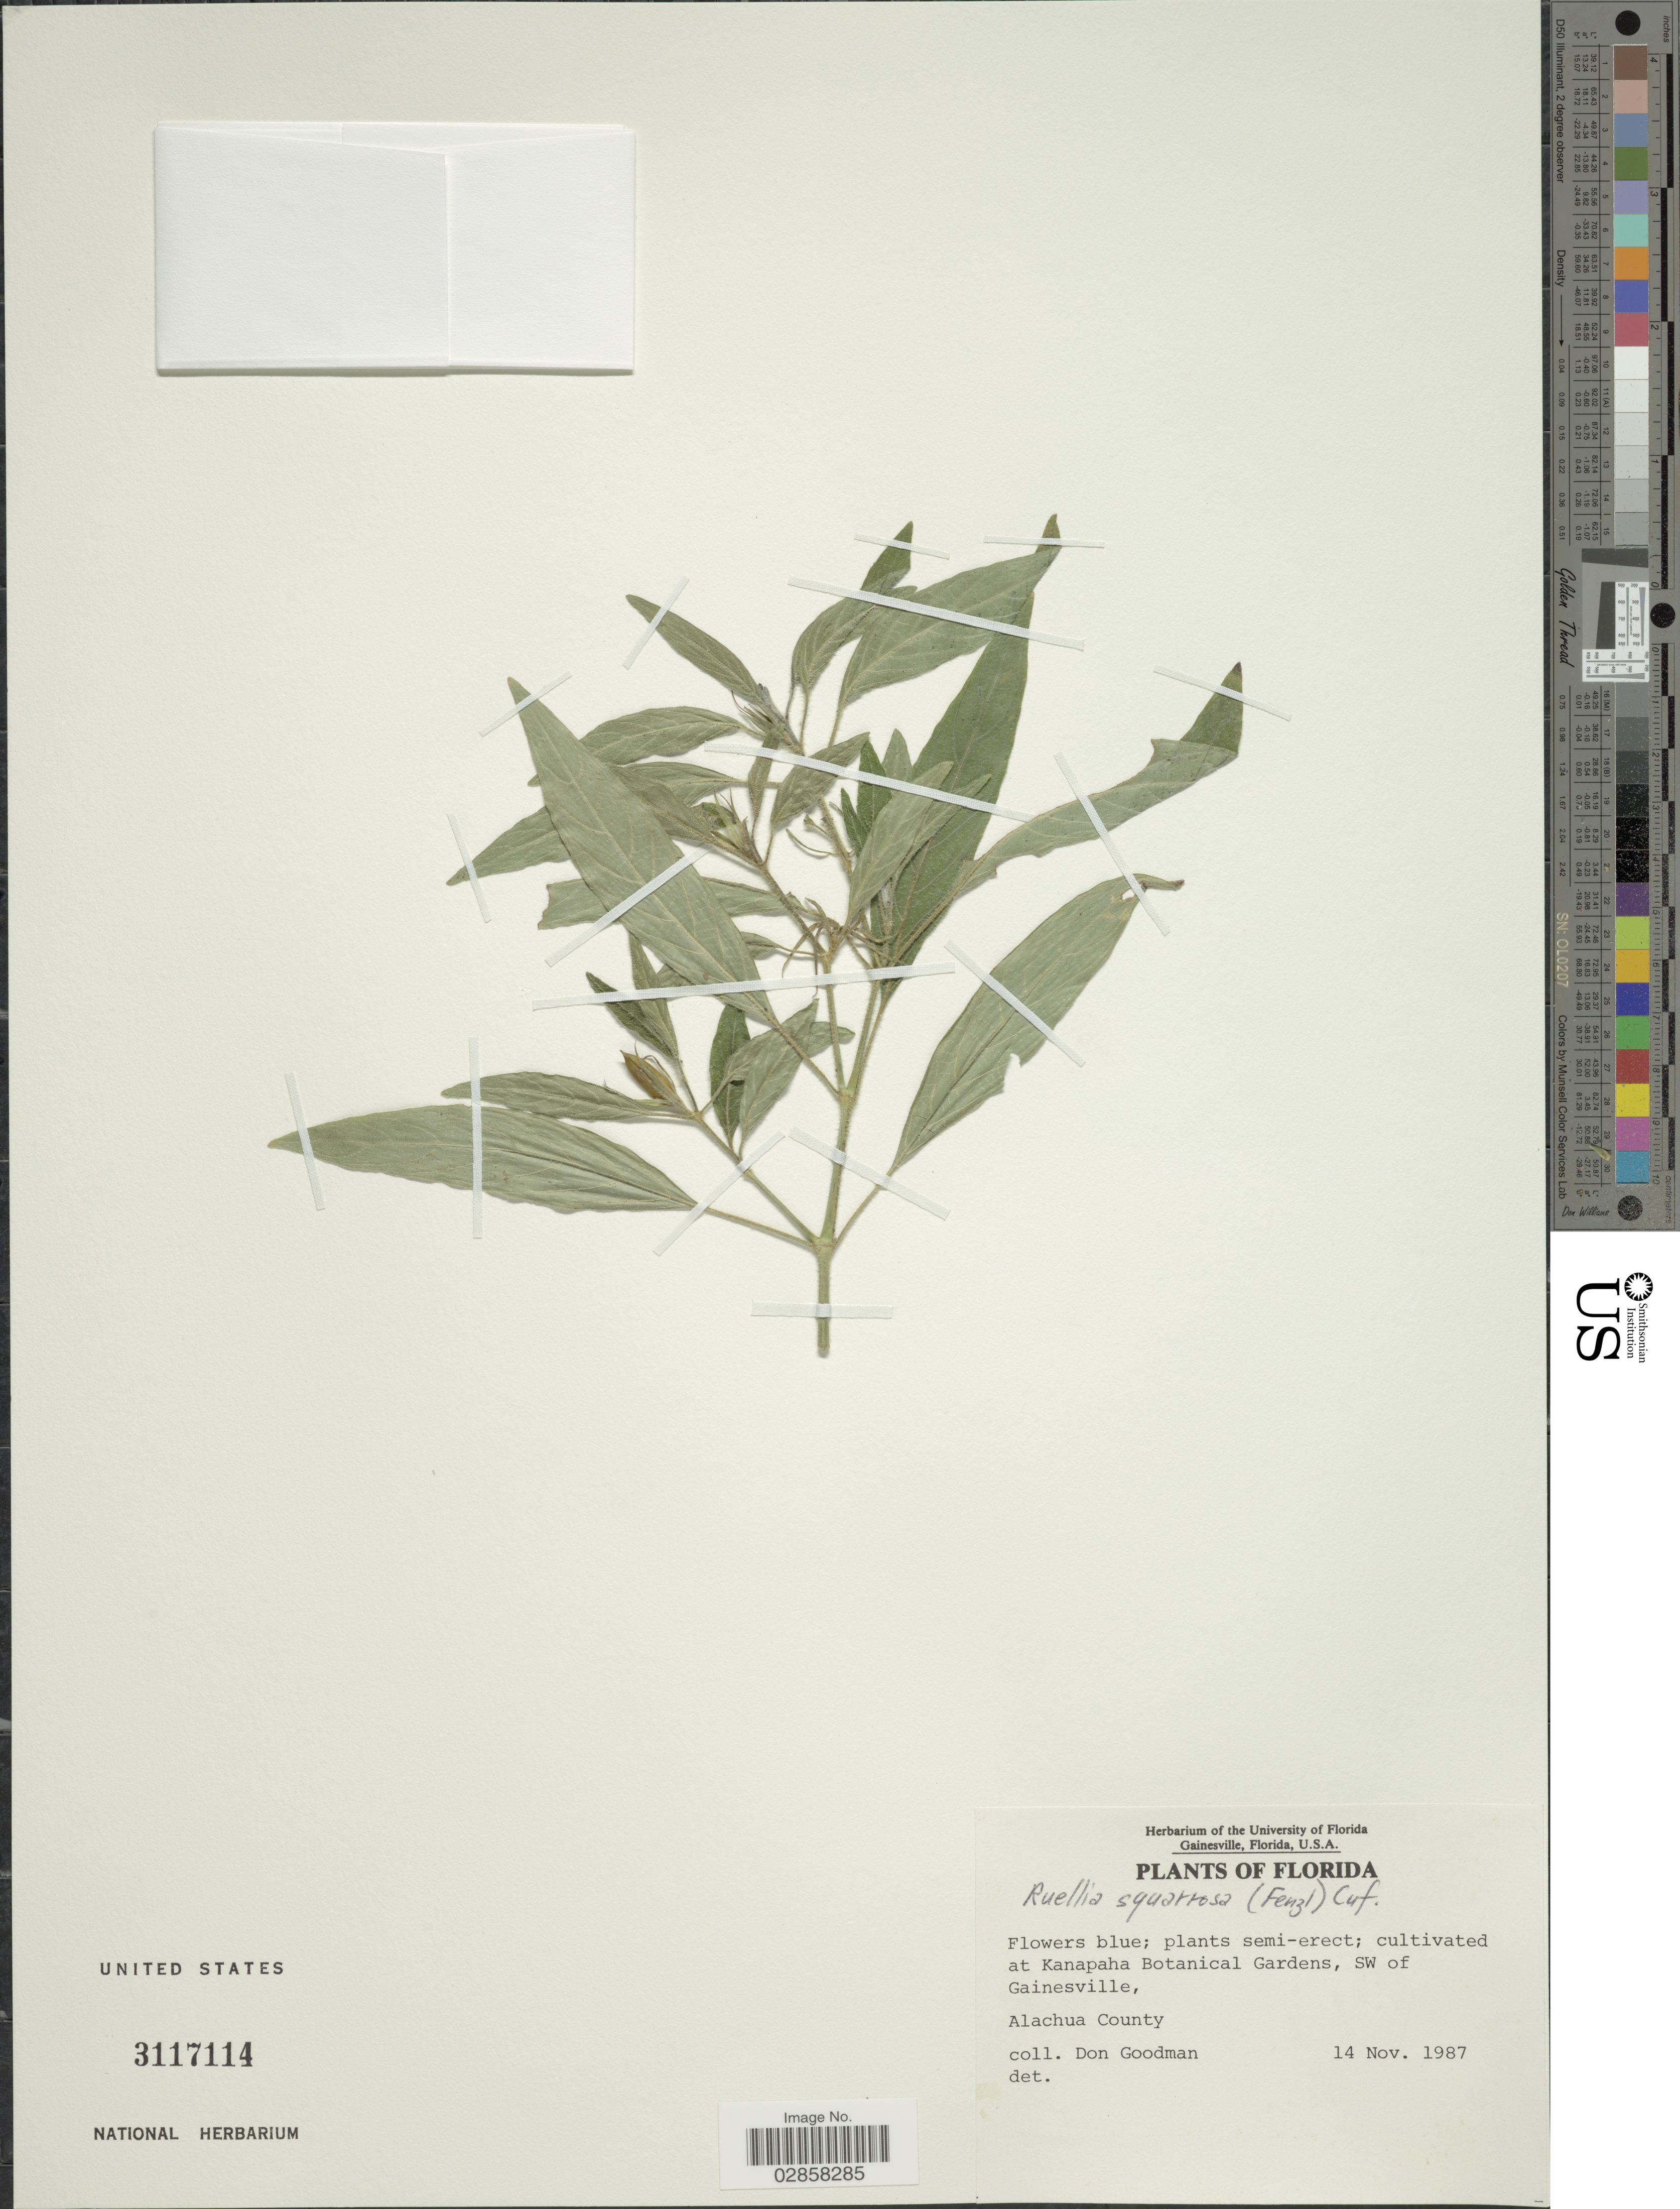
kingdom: Plantae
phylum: Tracheophyta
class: Magnoliopsida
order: Lamiales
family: Acanthaceae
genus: Ruellia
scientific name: Ruellia squarrosa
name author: Fenzl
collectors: D. Goodman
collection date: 1987-11-14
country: United States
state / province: Florida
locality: At Kanapaha Botanical Gardens, SW of Gainesville. Alachua County.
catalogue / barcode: US 3117114